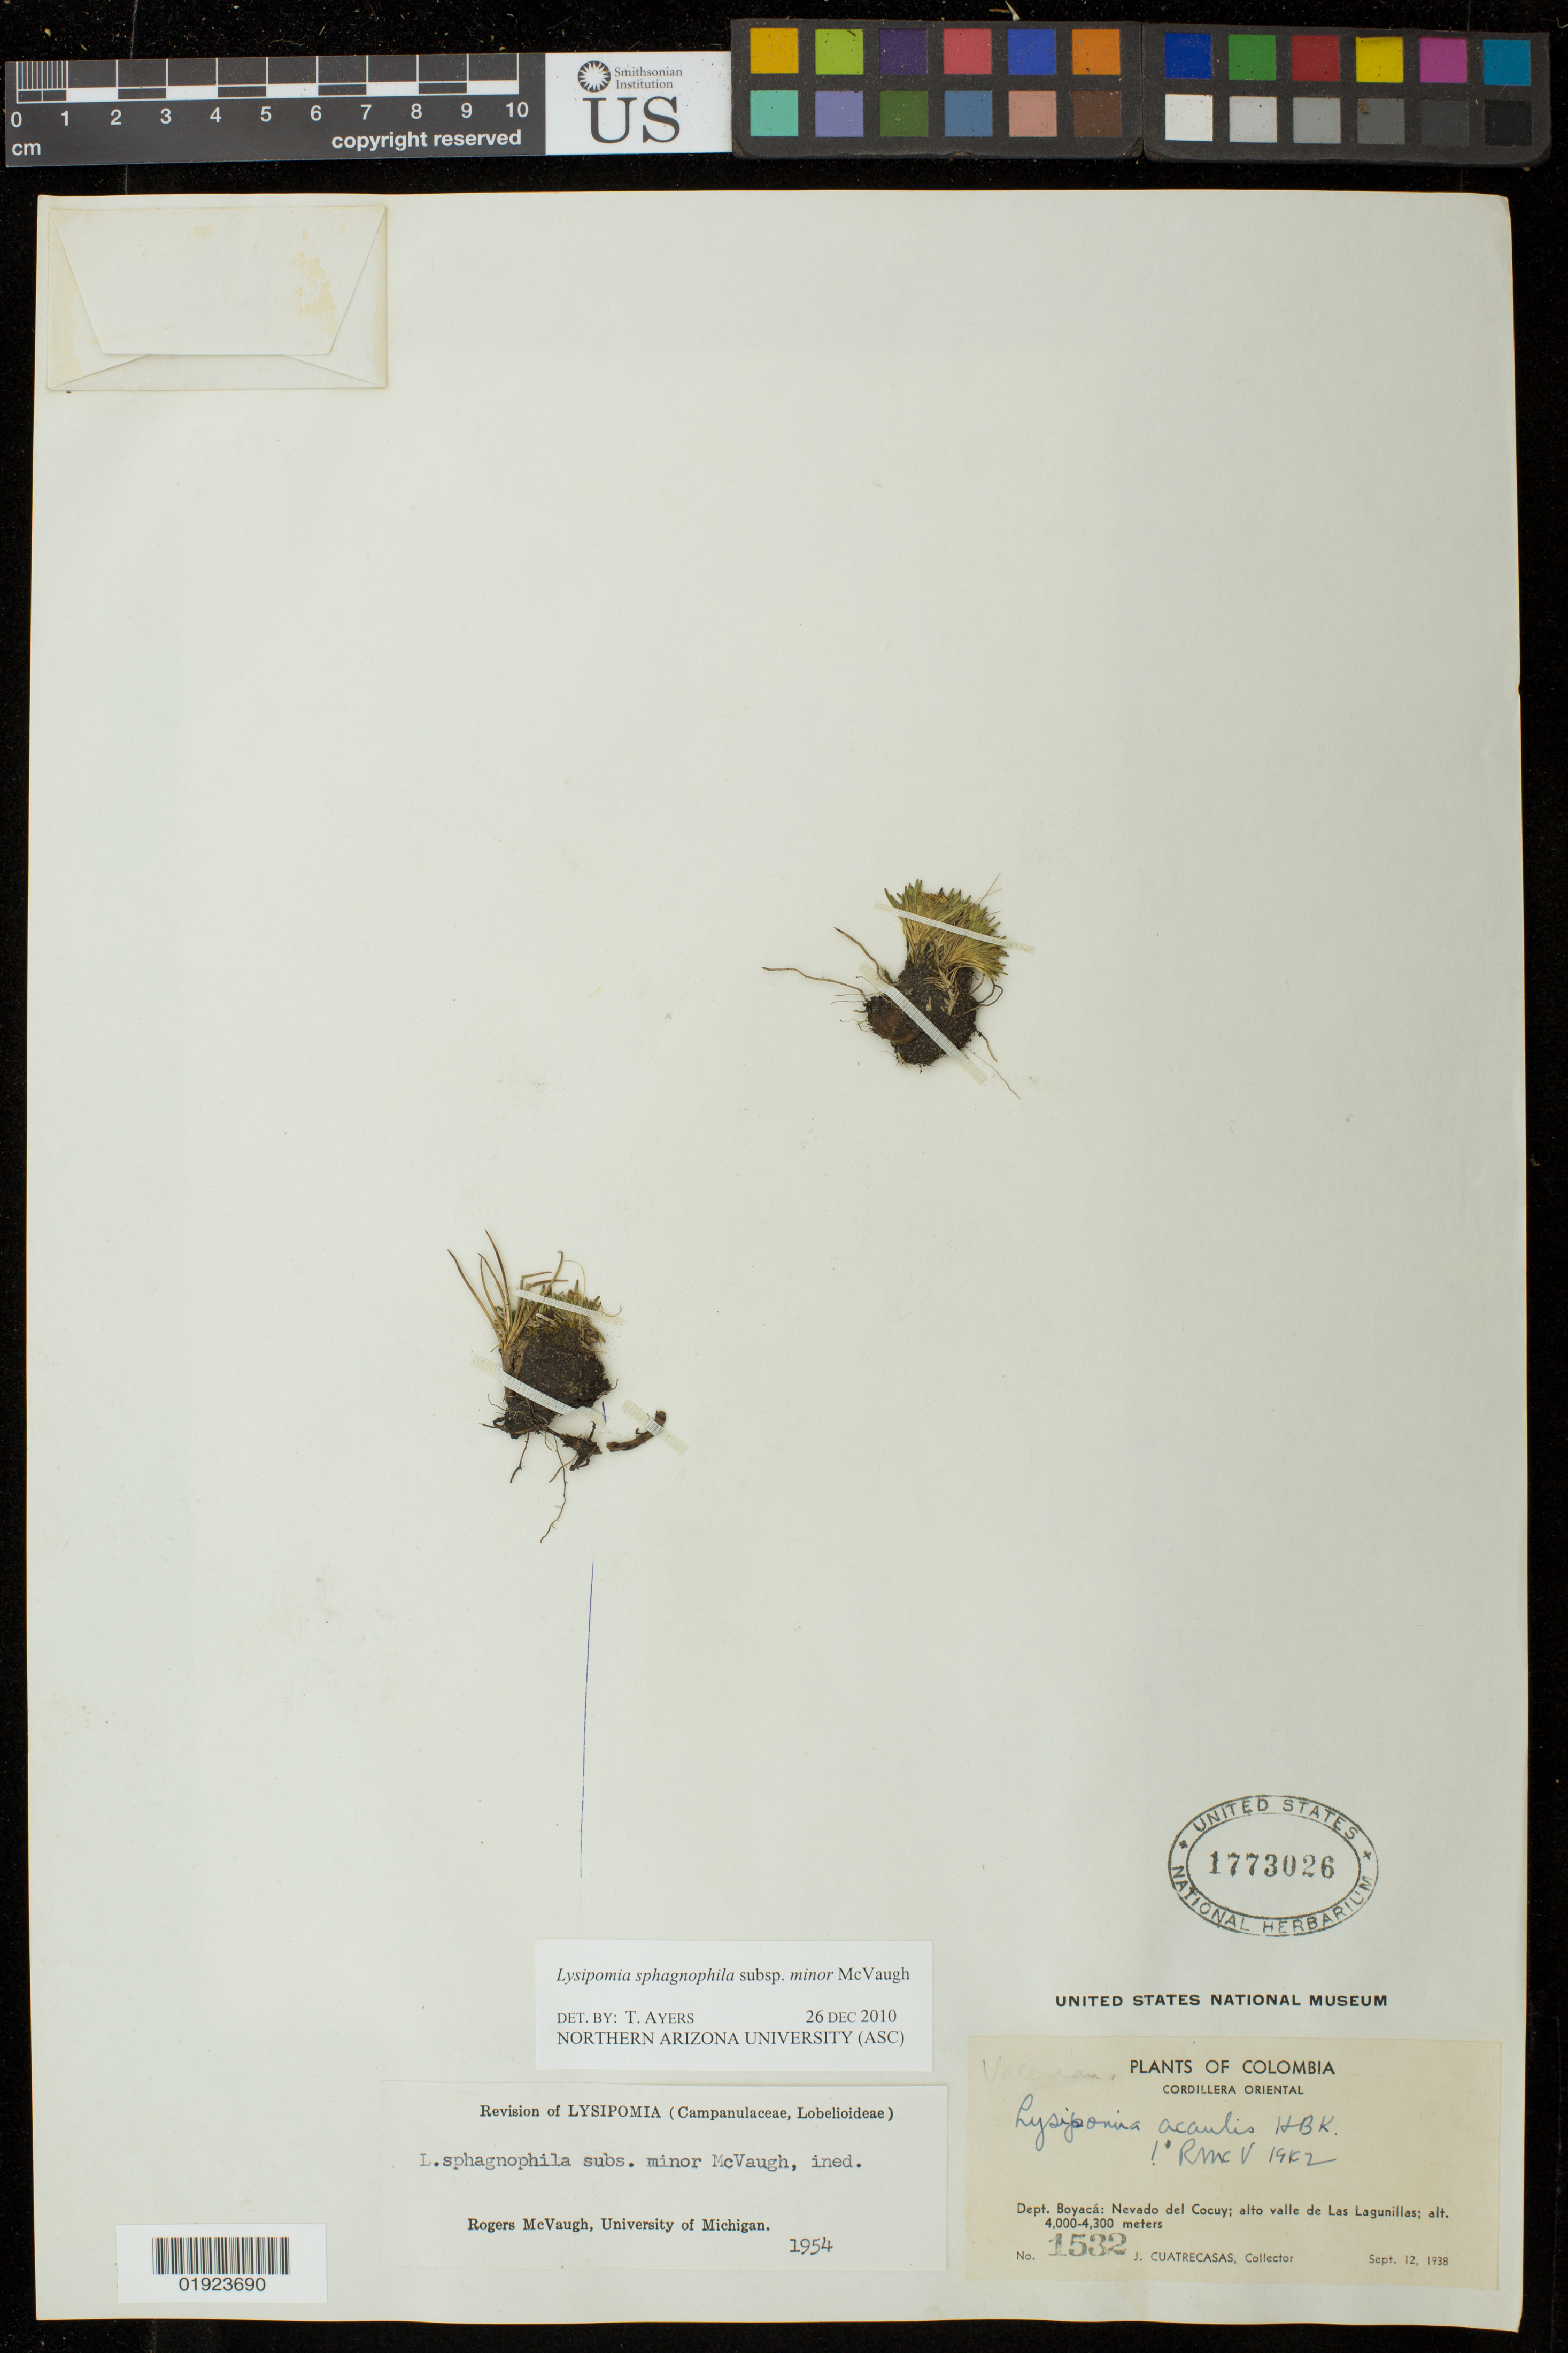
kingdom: Plantae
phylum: Tracheophyta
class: Magnoliopsida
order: Asterales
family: Campanulaceae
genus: Lysipomia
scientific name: Lysipomia sphagnophila subsp. minor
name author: McVaugh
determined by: Ayers, T.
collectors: J. Cuatrecasas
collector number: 1532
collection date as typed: Sept. 12, 1938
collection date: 1938-09-12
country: Colombia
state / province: Boyacá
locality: Nevado del Cocuy; alto valle de Las Lagunillas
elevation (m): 4000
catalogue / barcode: US 1773026